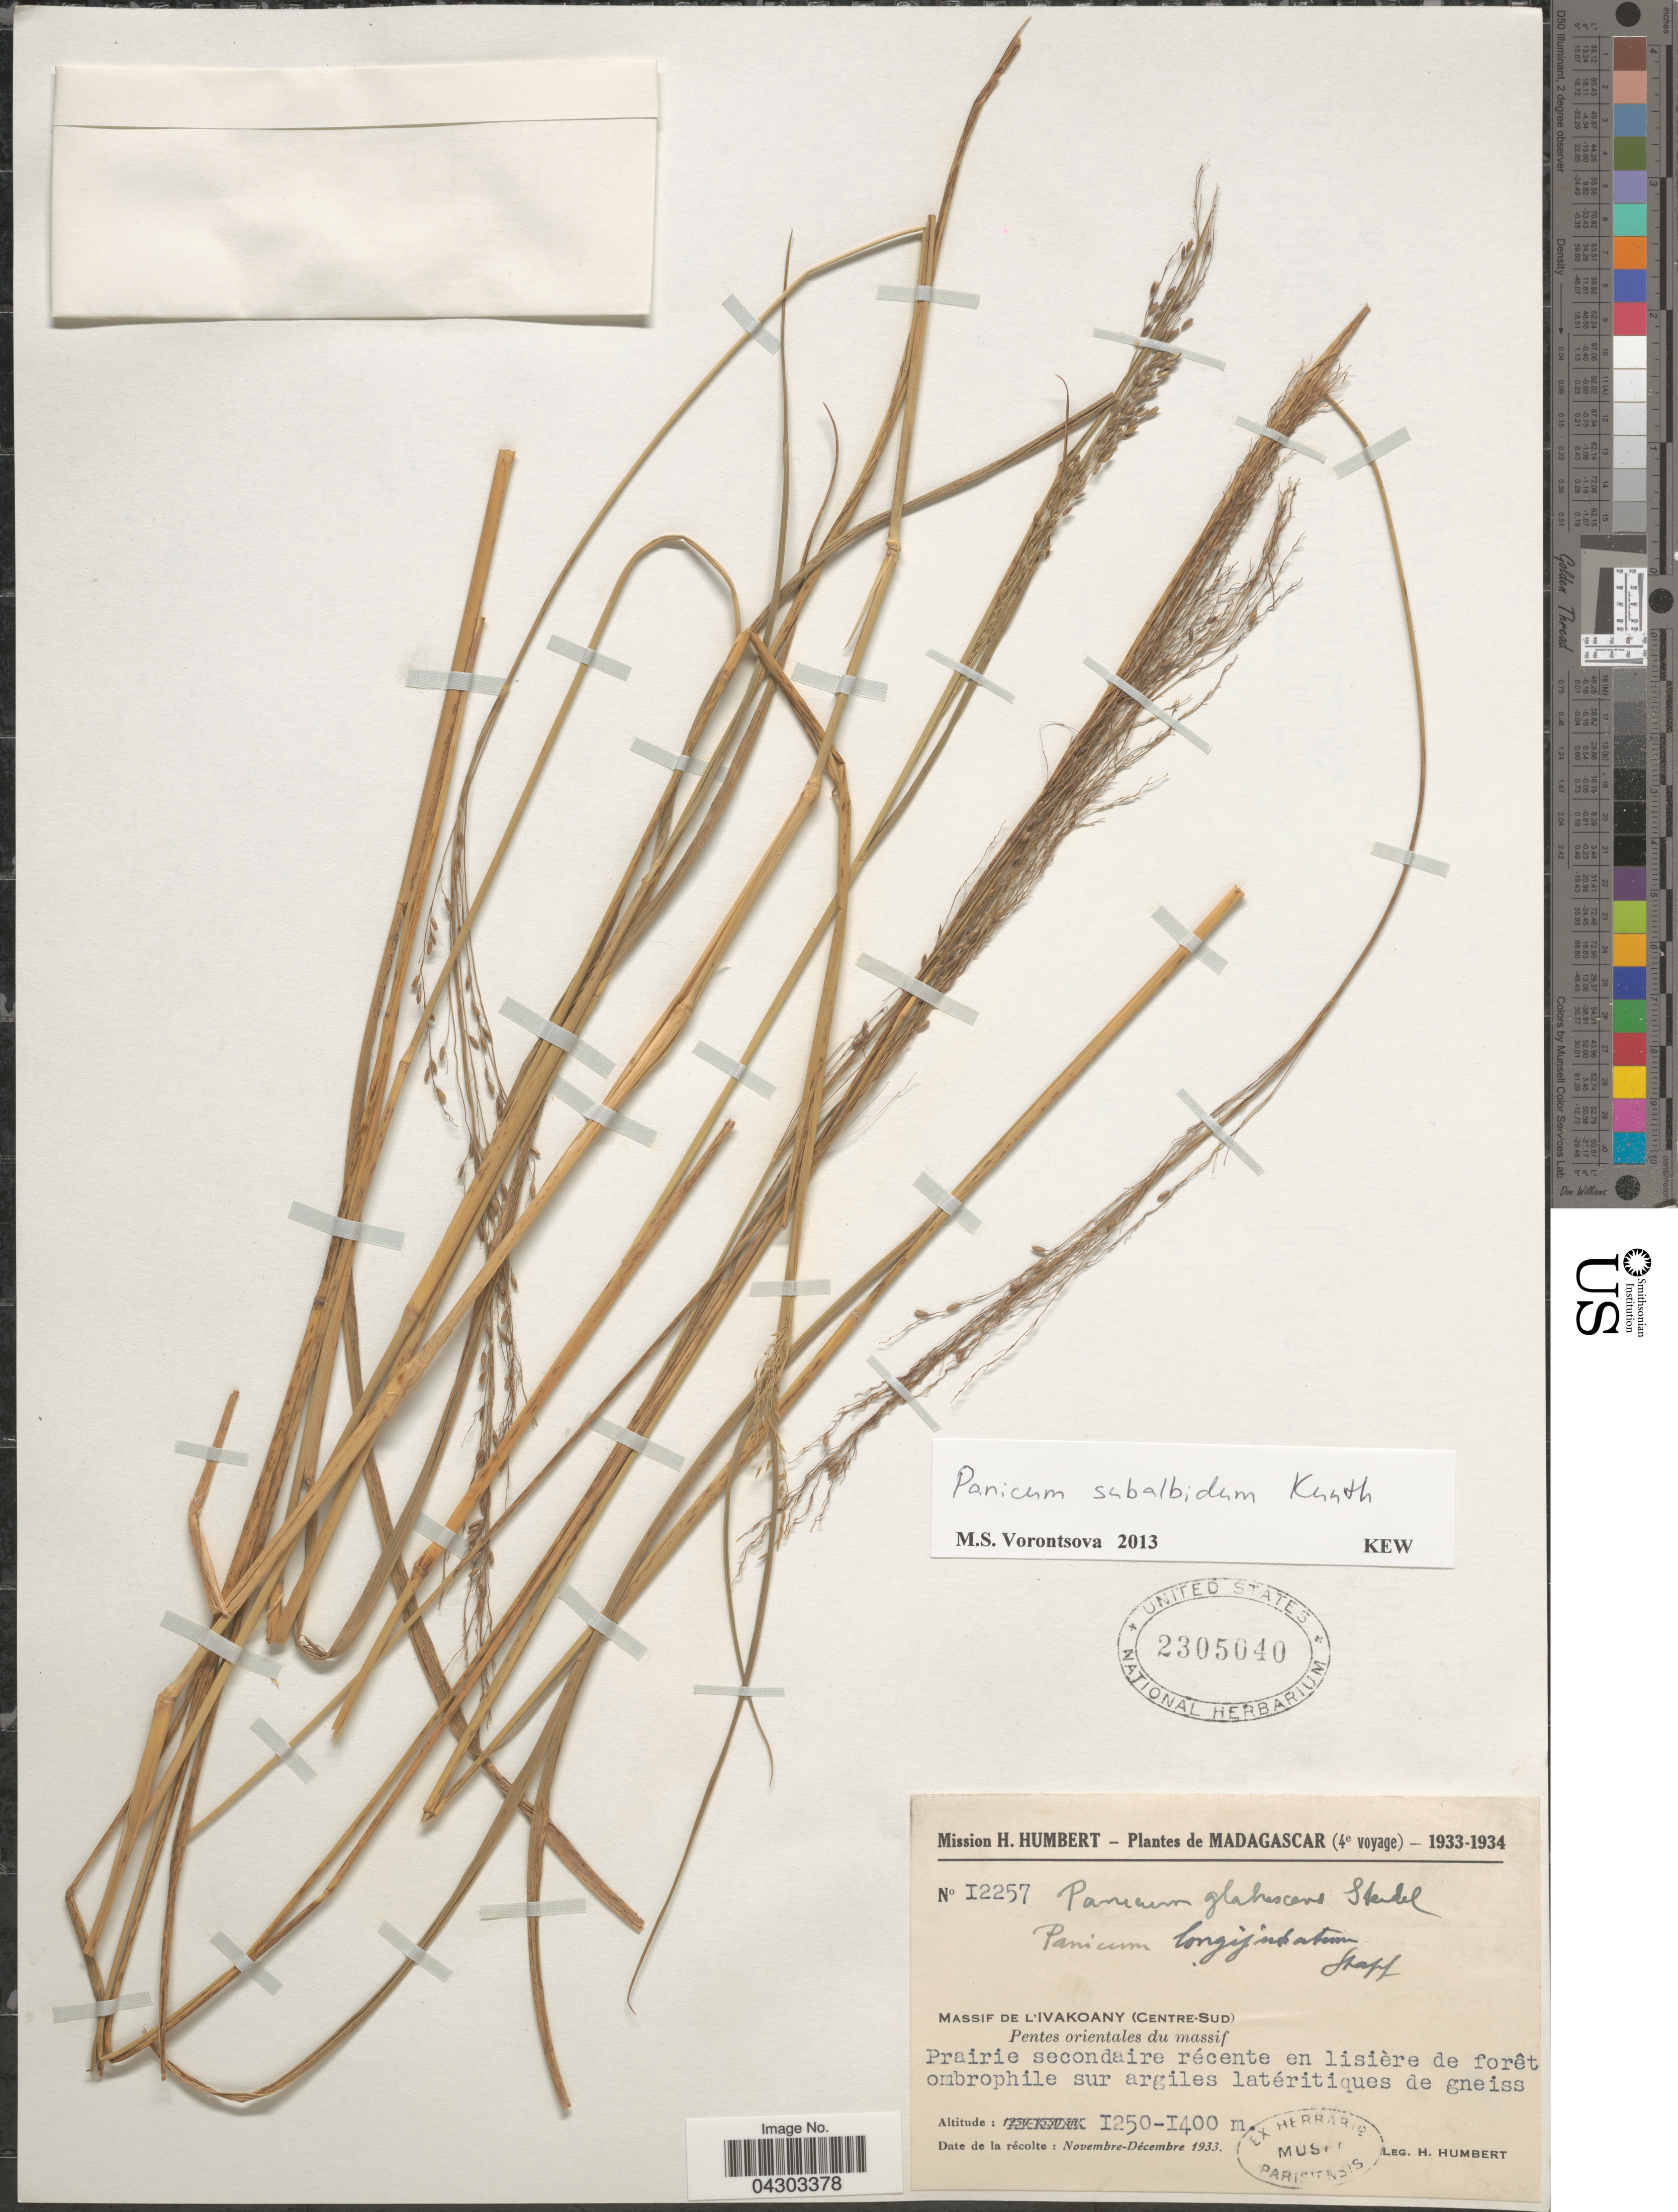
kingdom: Plantae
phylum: Tracheophyta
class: Liliopsida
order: Poales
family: Poaceae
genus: Panicum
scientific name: Panicum antidotale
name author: Retz.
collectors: H. Humbert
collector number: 12257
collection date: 1933/1934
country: Madagascar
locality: Mission H. Humbert - Plantes de Madagascar (4e voyage) - 1933-1934. Massif de l'Ivakoany (Centre-Sud). Pentes orientales du massif.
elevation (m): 1250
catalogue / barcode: US 2305040